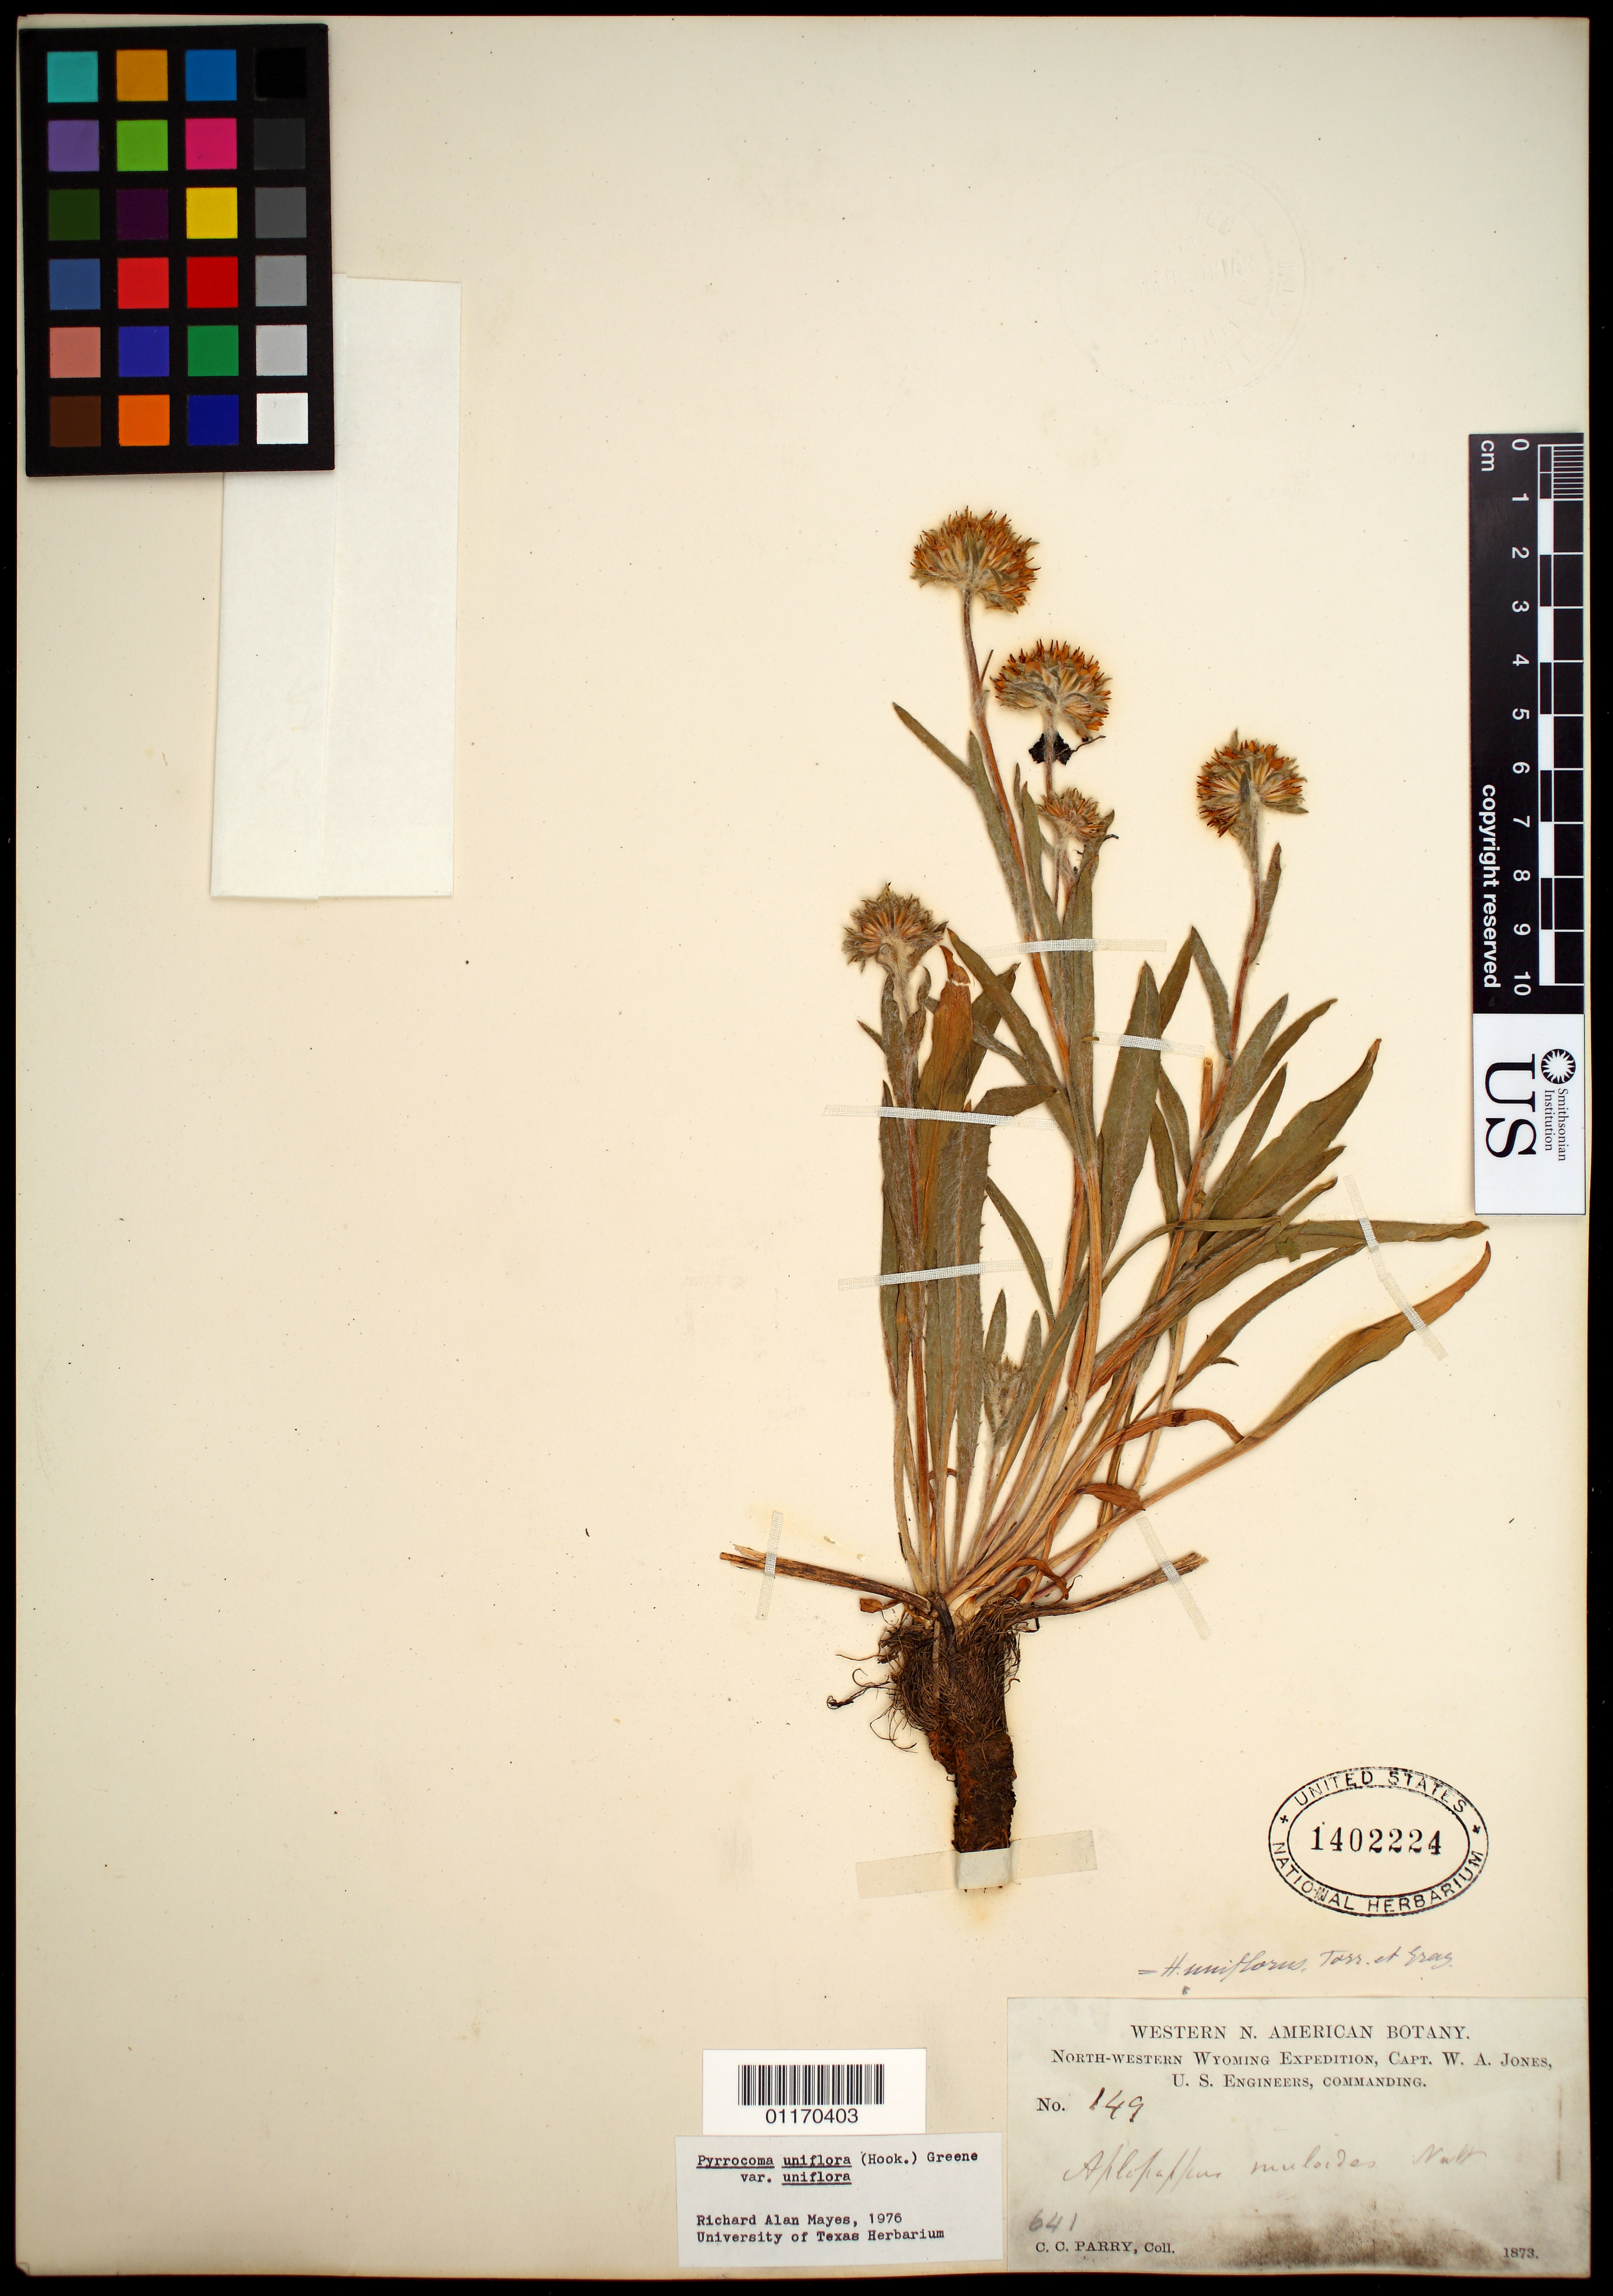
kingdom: Plantae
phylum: Tracheophyta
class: Magnoliopsida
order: Asterales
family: Asteraceae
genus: Pyrrocoma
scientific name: Pyrrocoma uniflora var. uniflora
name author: (Hook.) Greene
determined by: Mayes, R. A.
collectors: C. C. Parry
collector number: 149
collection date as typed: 1873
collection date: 1873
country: United States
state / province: Wyoming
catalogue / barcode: US 1402224